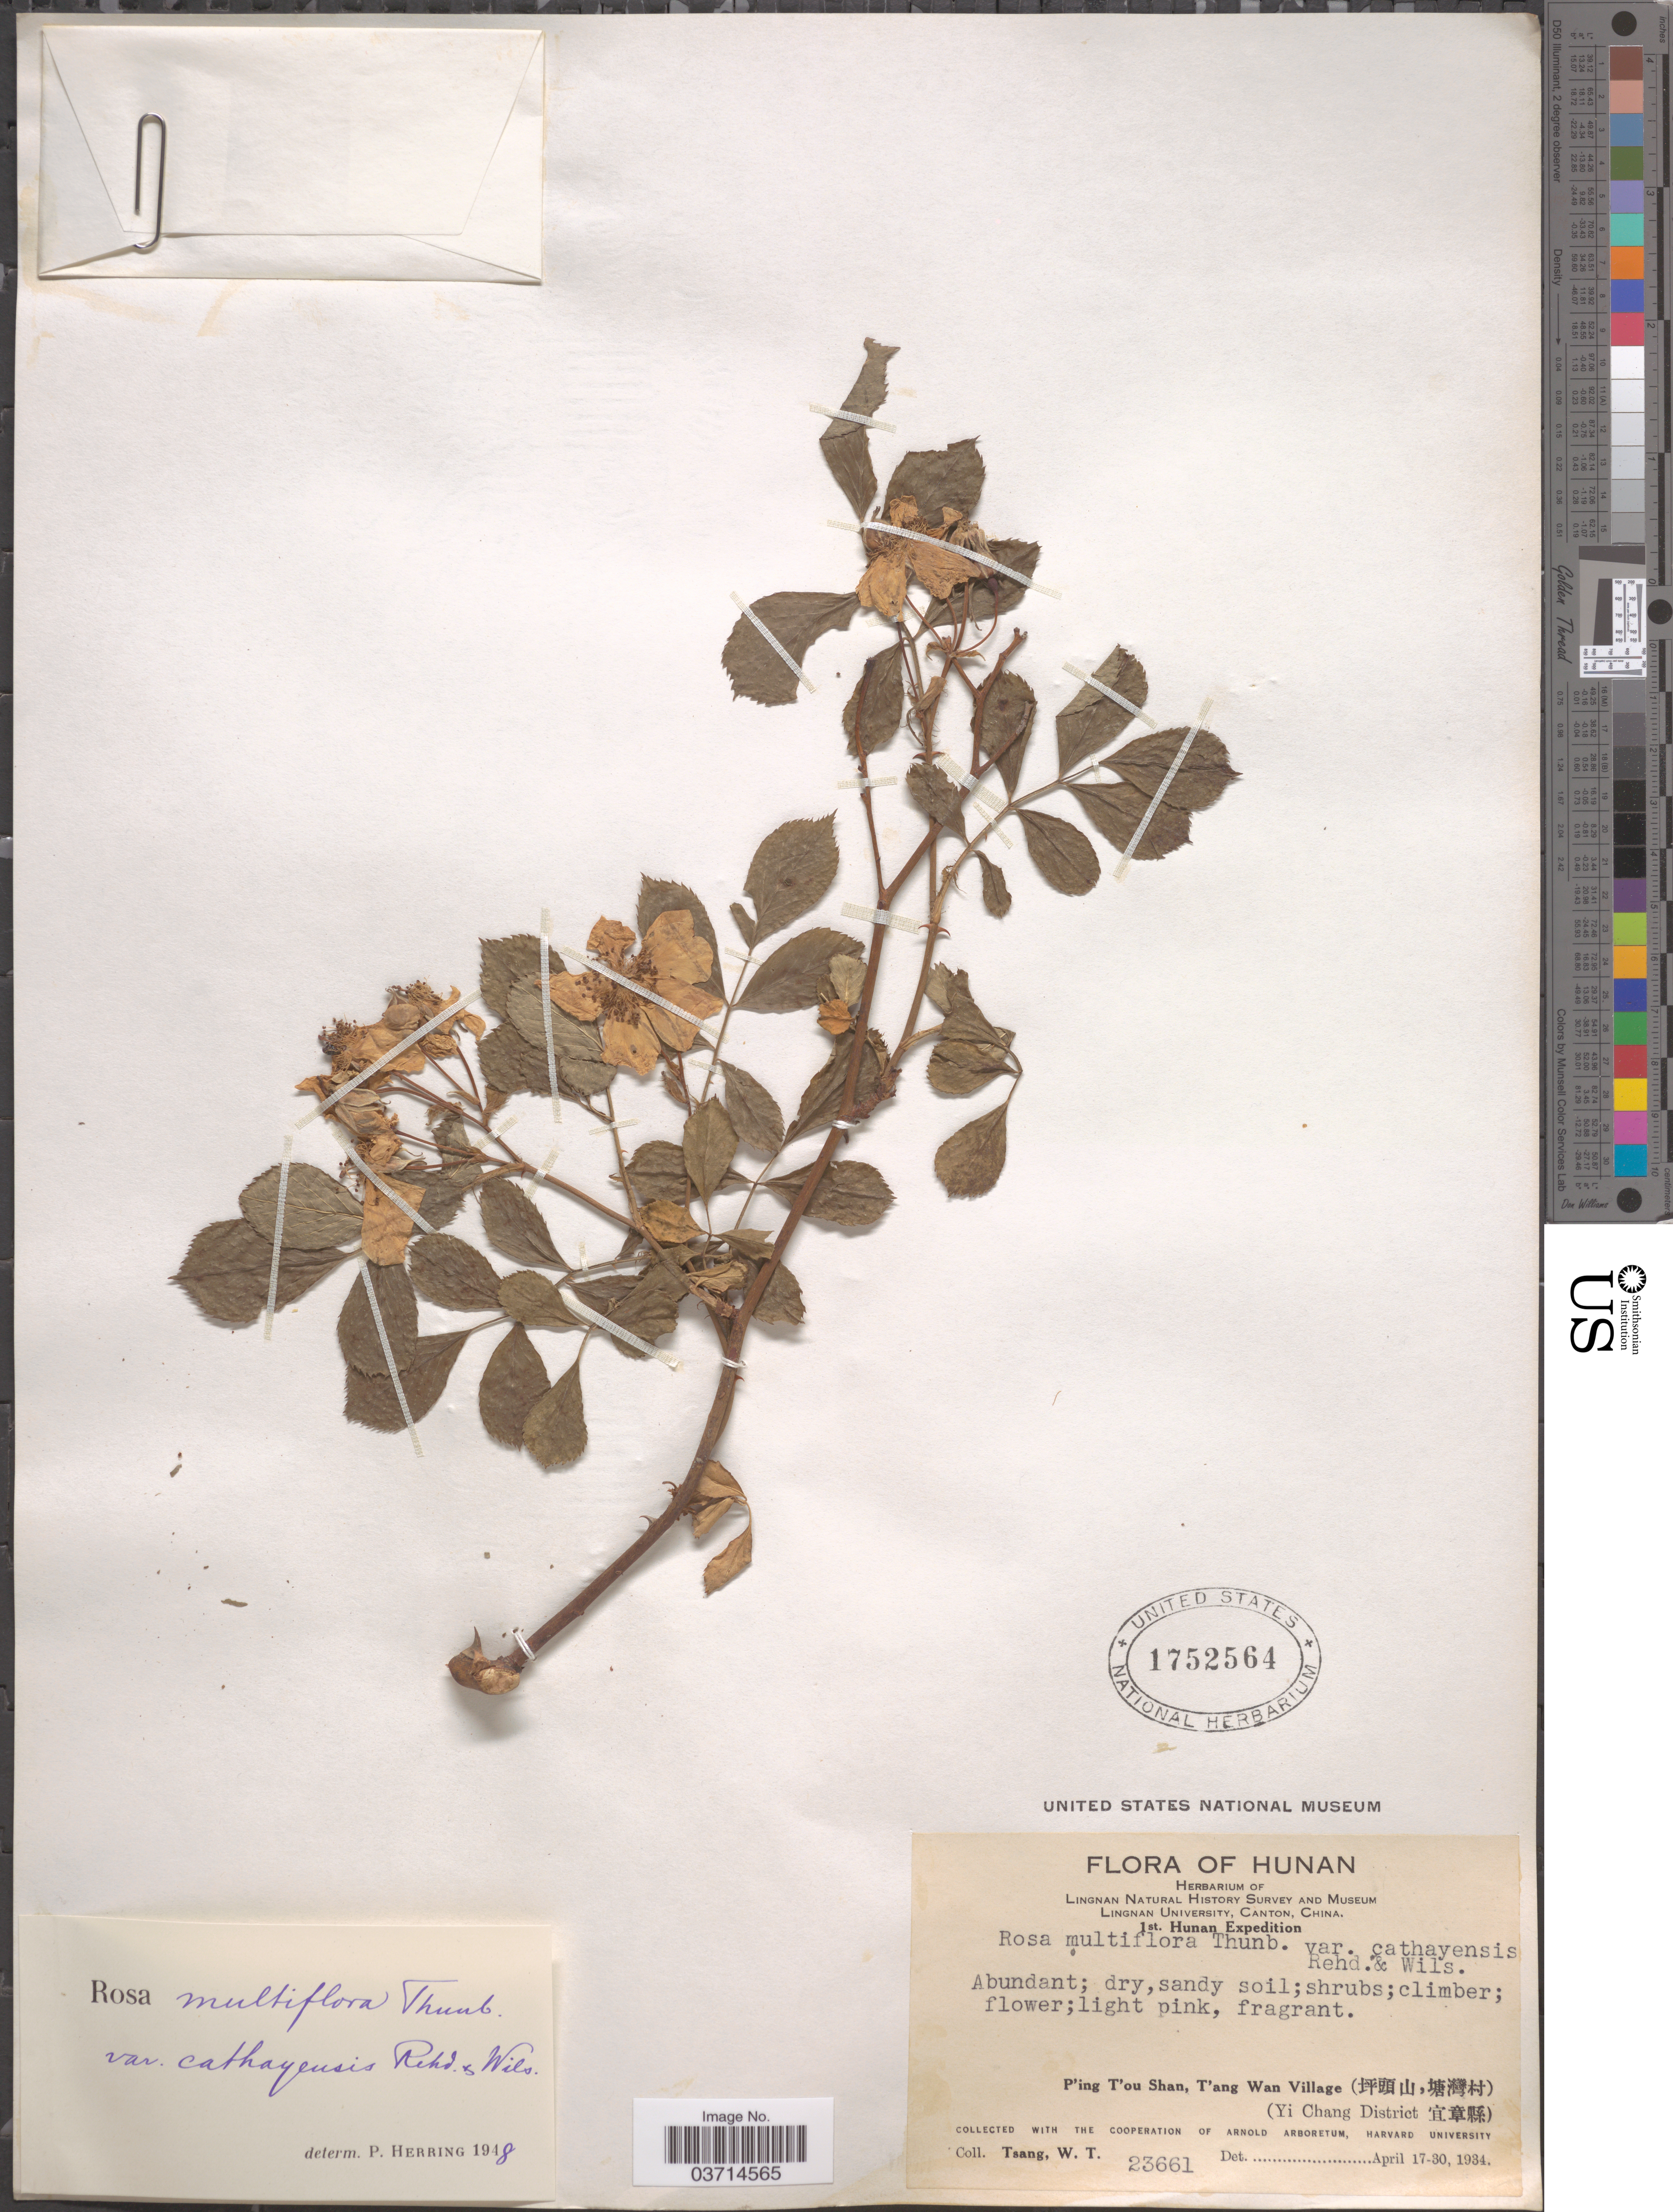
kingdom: Plantae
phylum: Tracheophyta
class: Magnoliopsida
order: Rosales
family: Rosaceae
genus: Rosa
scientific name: Rosa multiflora var. cathayensis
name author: Rehder & E.H. Wilson in Sarg.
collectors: W. T. Tsang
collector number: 23661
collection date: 1934-04-17/1934-04-30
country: China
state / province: Hunan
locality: P'ing T'ou Shan, T'ang Wan Village (X) (Yi Chang District X).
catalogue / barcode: US 1952564